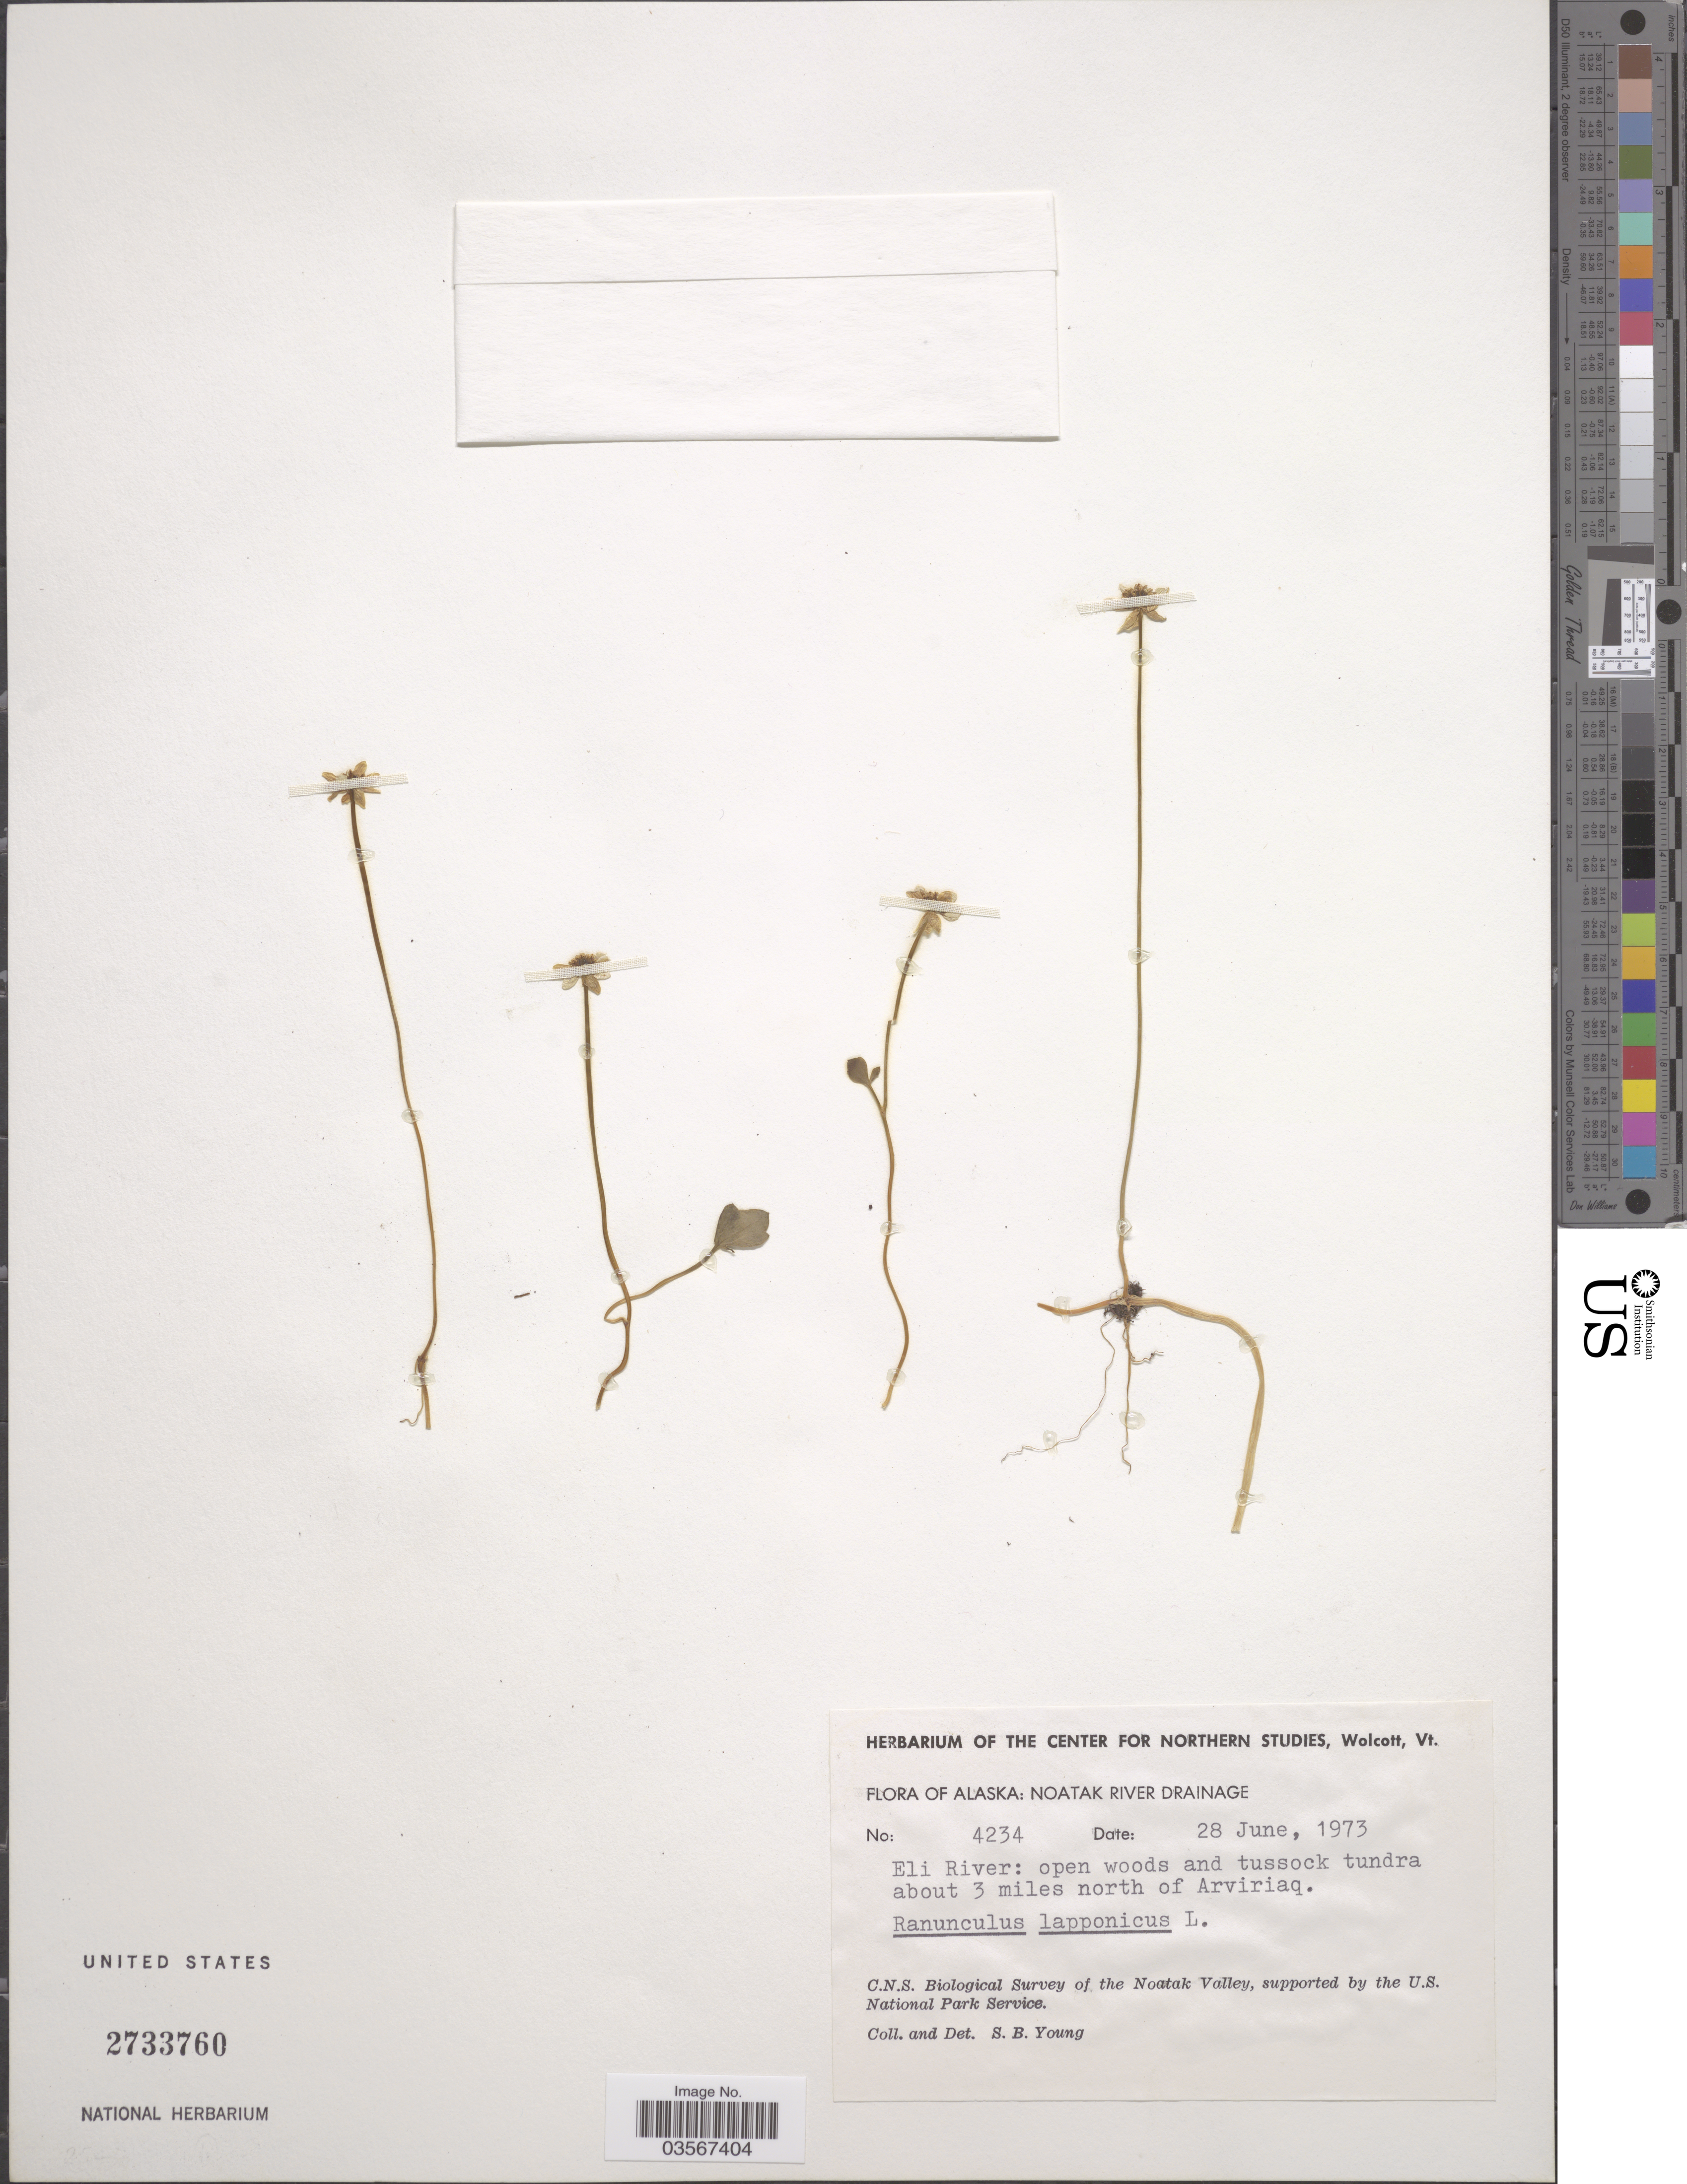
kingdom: Plantae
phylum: Tracheophyta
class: Magnoliopsida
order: Ranunculales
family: Ranunculaceae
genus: Ranunculus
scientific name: Ranunculus lapponicus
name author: L.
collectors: S. Young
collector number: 4234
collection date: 1973-06-28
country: United States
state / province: Alaska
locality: Noatak River Drainage. Eli River: open woods and tussock tundra about 3 miles north of Arviriaq.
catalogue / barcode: US 2733760